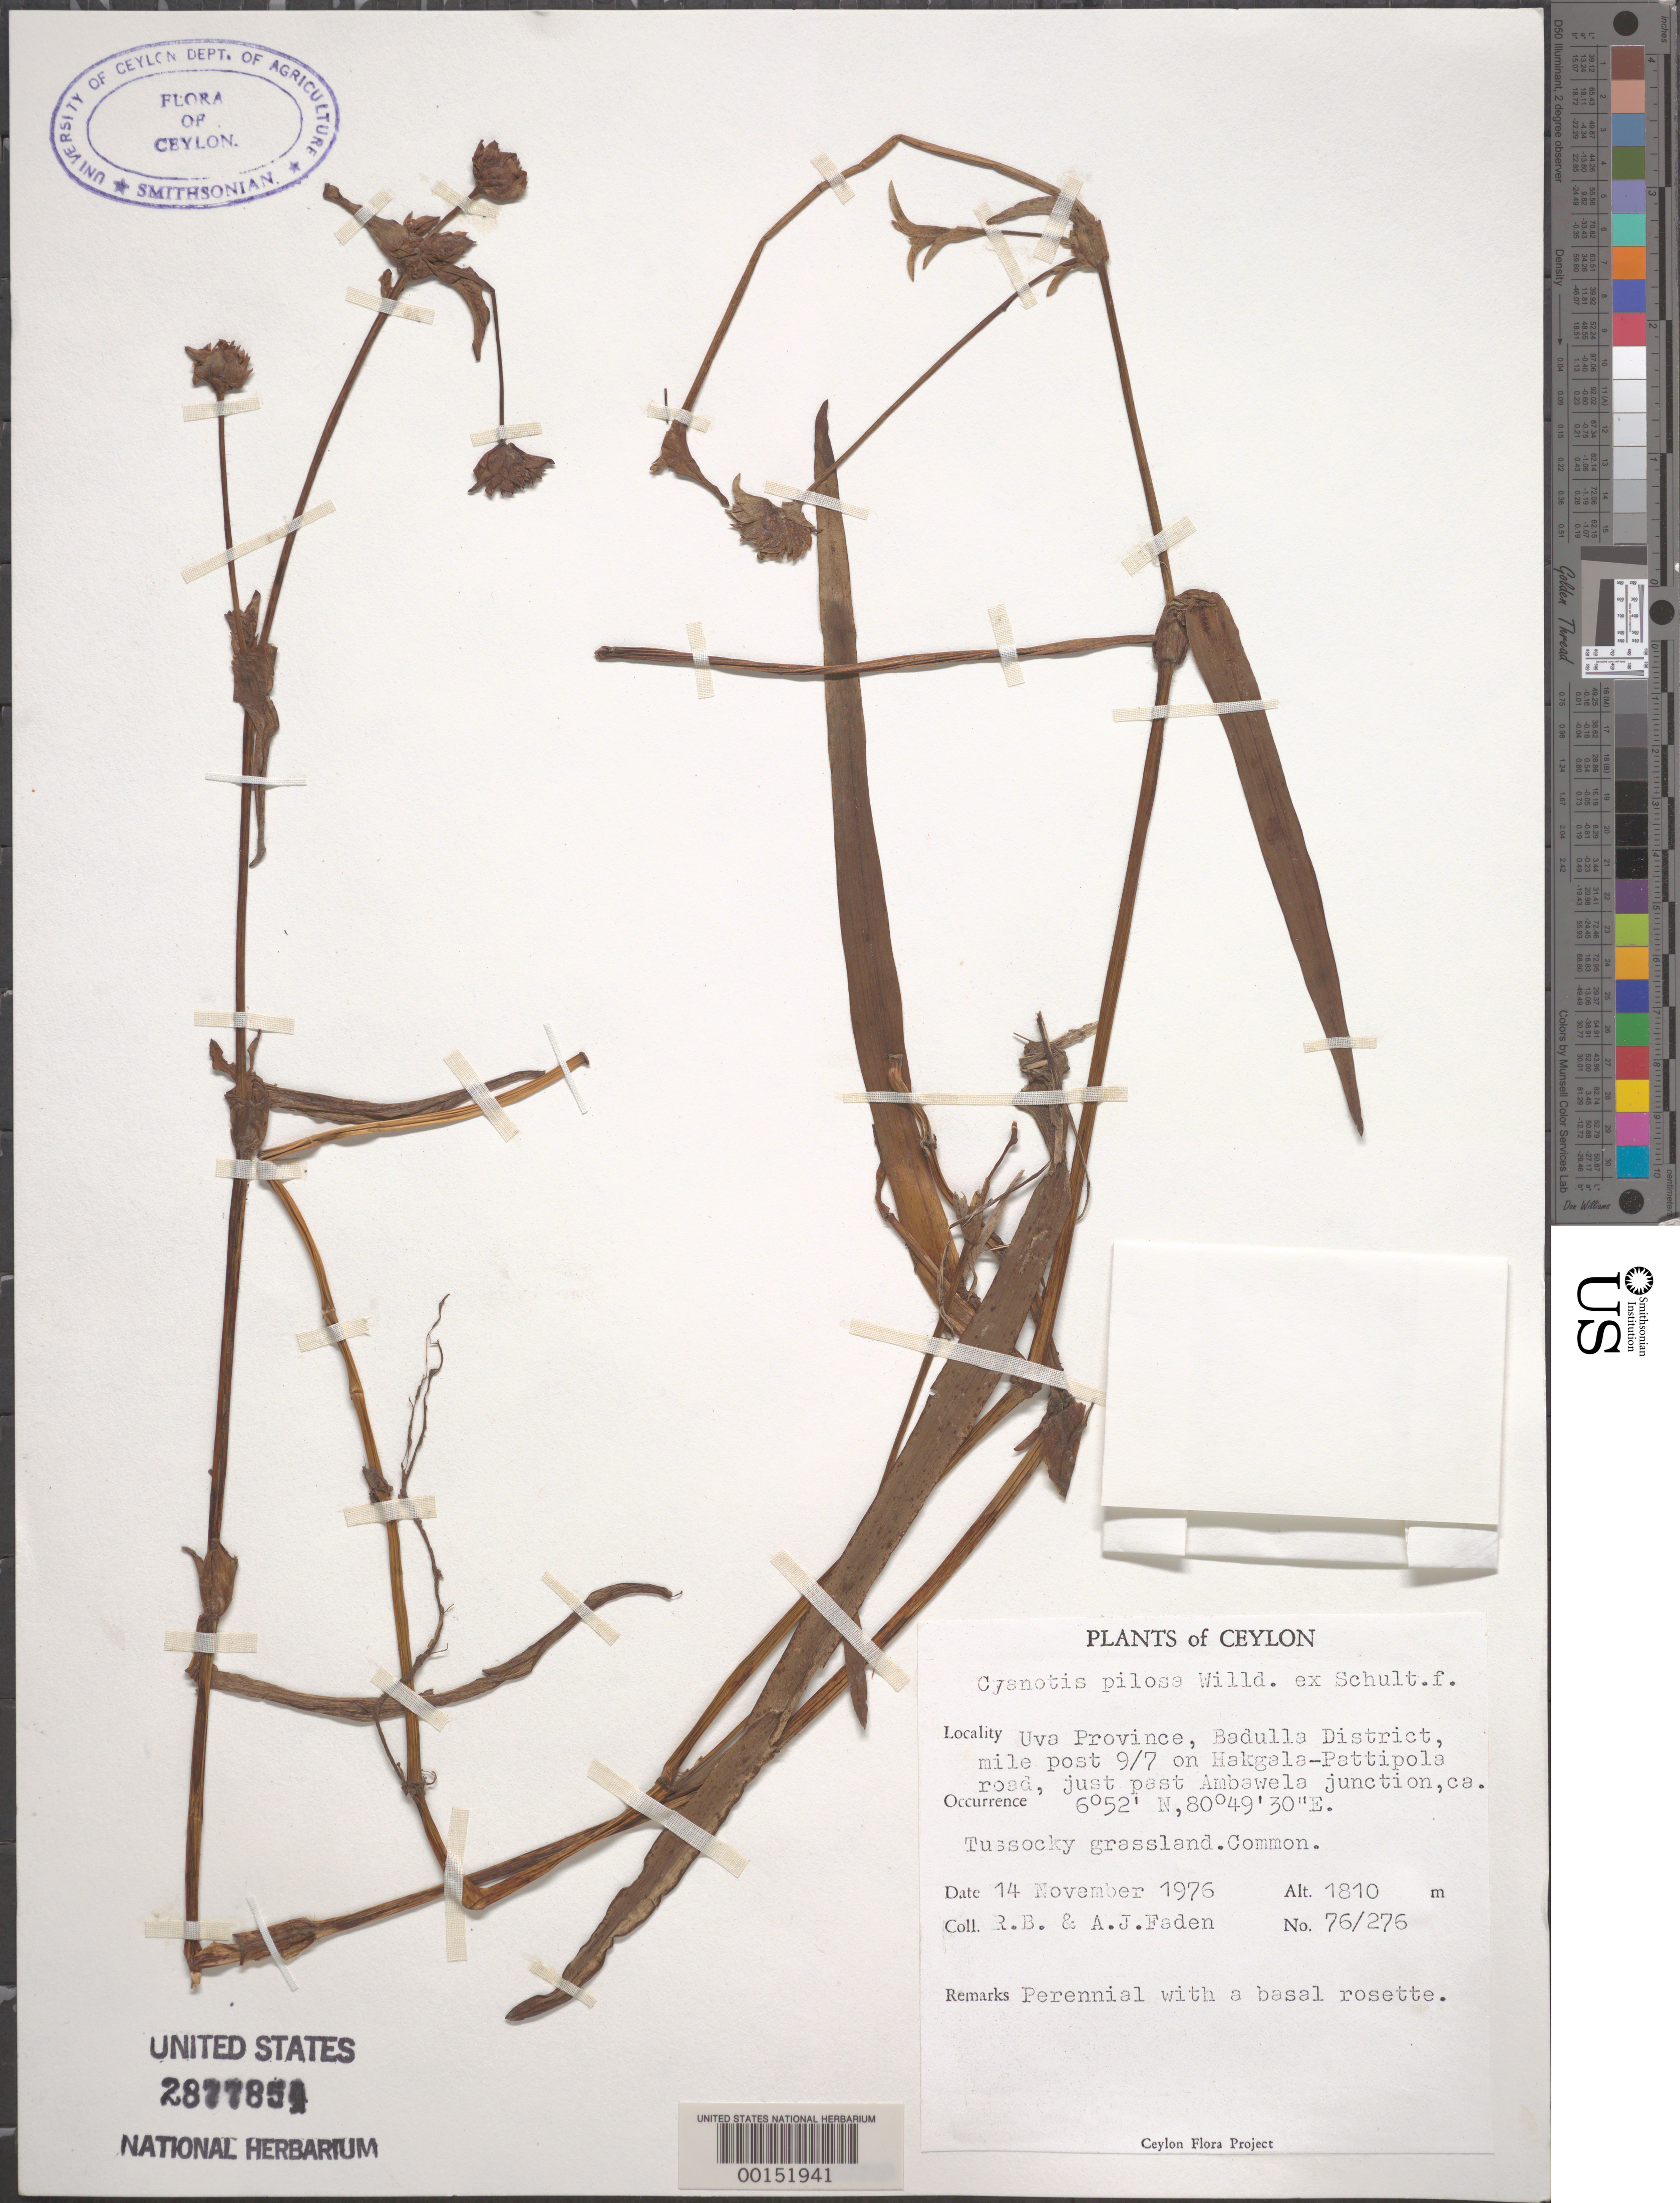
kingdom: Plantae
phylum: Tracheophyta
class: Liliopsida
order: Commelinales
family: Commelinaceae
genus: Cyanotis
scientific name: Cyanotis pilosa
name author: Schult. & Schult. f.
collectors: R. B. Faden & A. J. Faden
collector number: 76/276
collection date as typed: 14 Nov 1976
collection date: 1976-11-14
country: Sri Lanka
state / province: Uva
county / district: Badulla Dist.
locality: Near ambawela junction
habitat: Tussocky grassland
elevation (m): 1810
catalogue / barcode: US 2877851